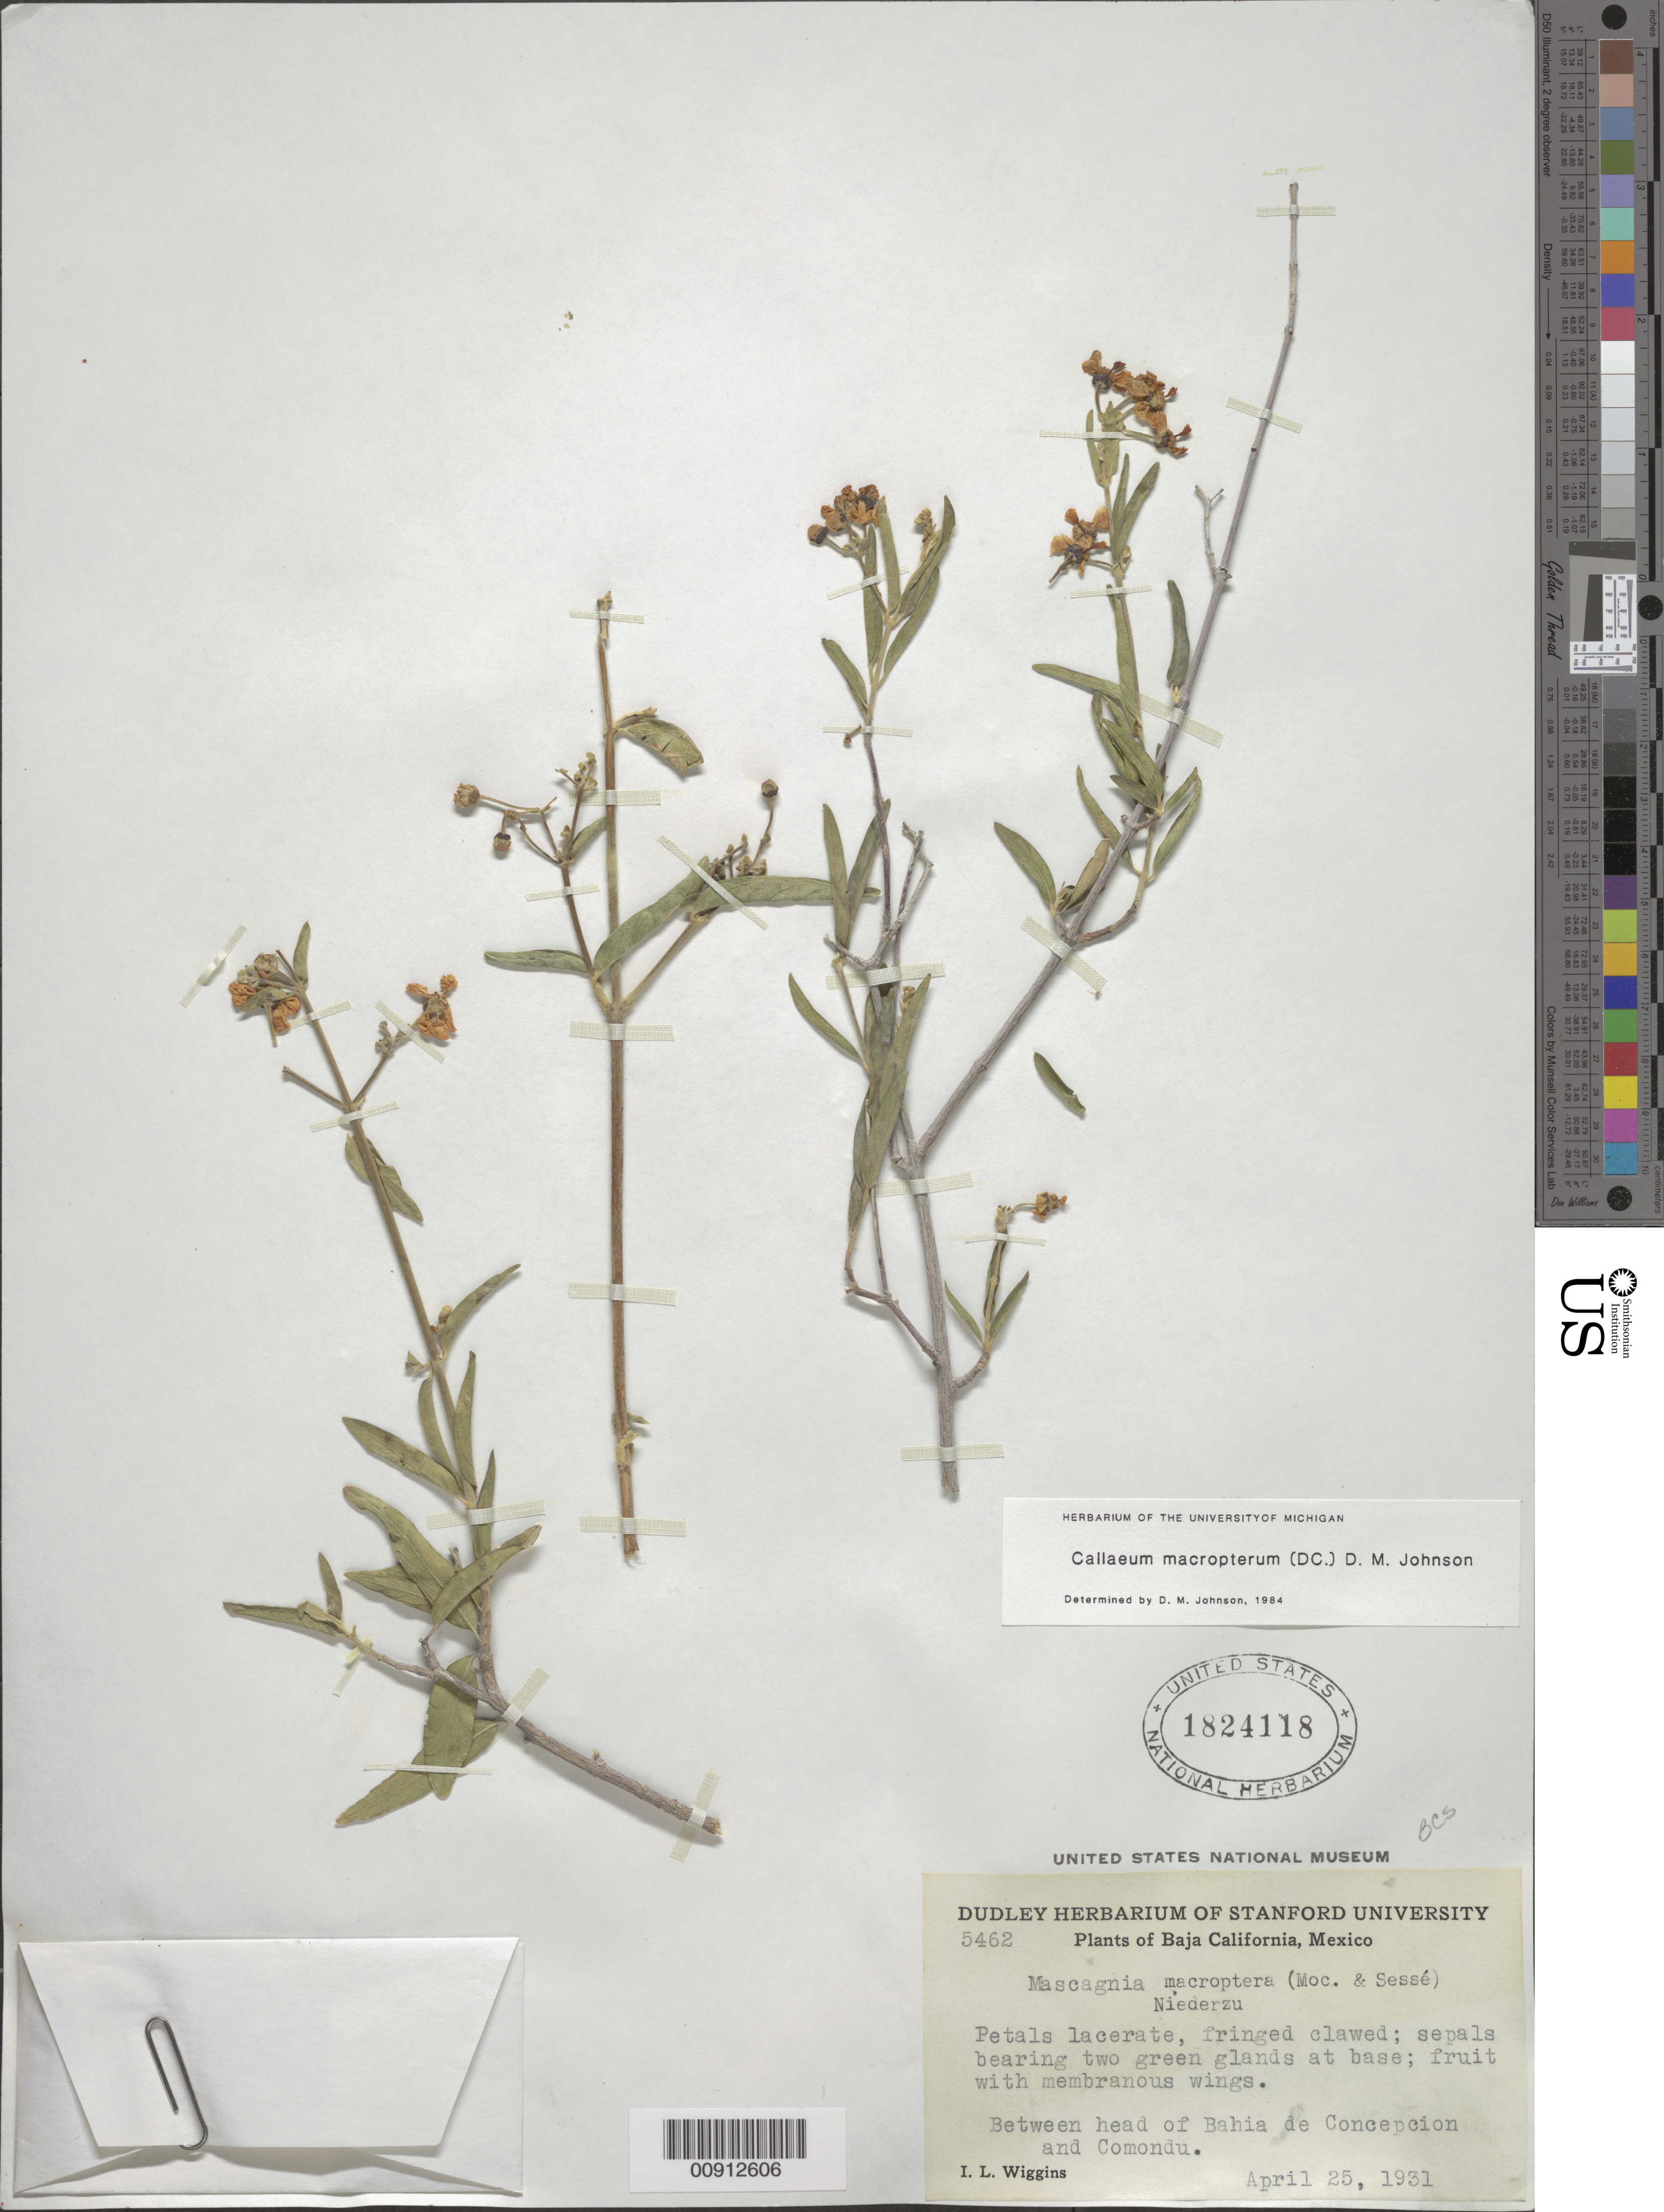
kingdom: Plantae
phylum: Tracheophyta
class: Magnoliopsida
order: Malpighiales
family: Malpighiaceae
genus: Callaeum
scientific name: Callaeum macropterum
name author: (Moc. & Sessé ex DC.) D.M. Johnson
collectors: I. L. Wiggins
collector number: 5462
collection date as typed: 25 Apr 1931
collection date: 1931-04-25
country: Mexico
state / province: Baja California Sur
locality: Between head of Bahía de Concepción and Comondu.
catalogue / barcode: US 1824118